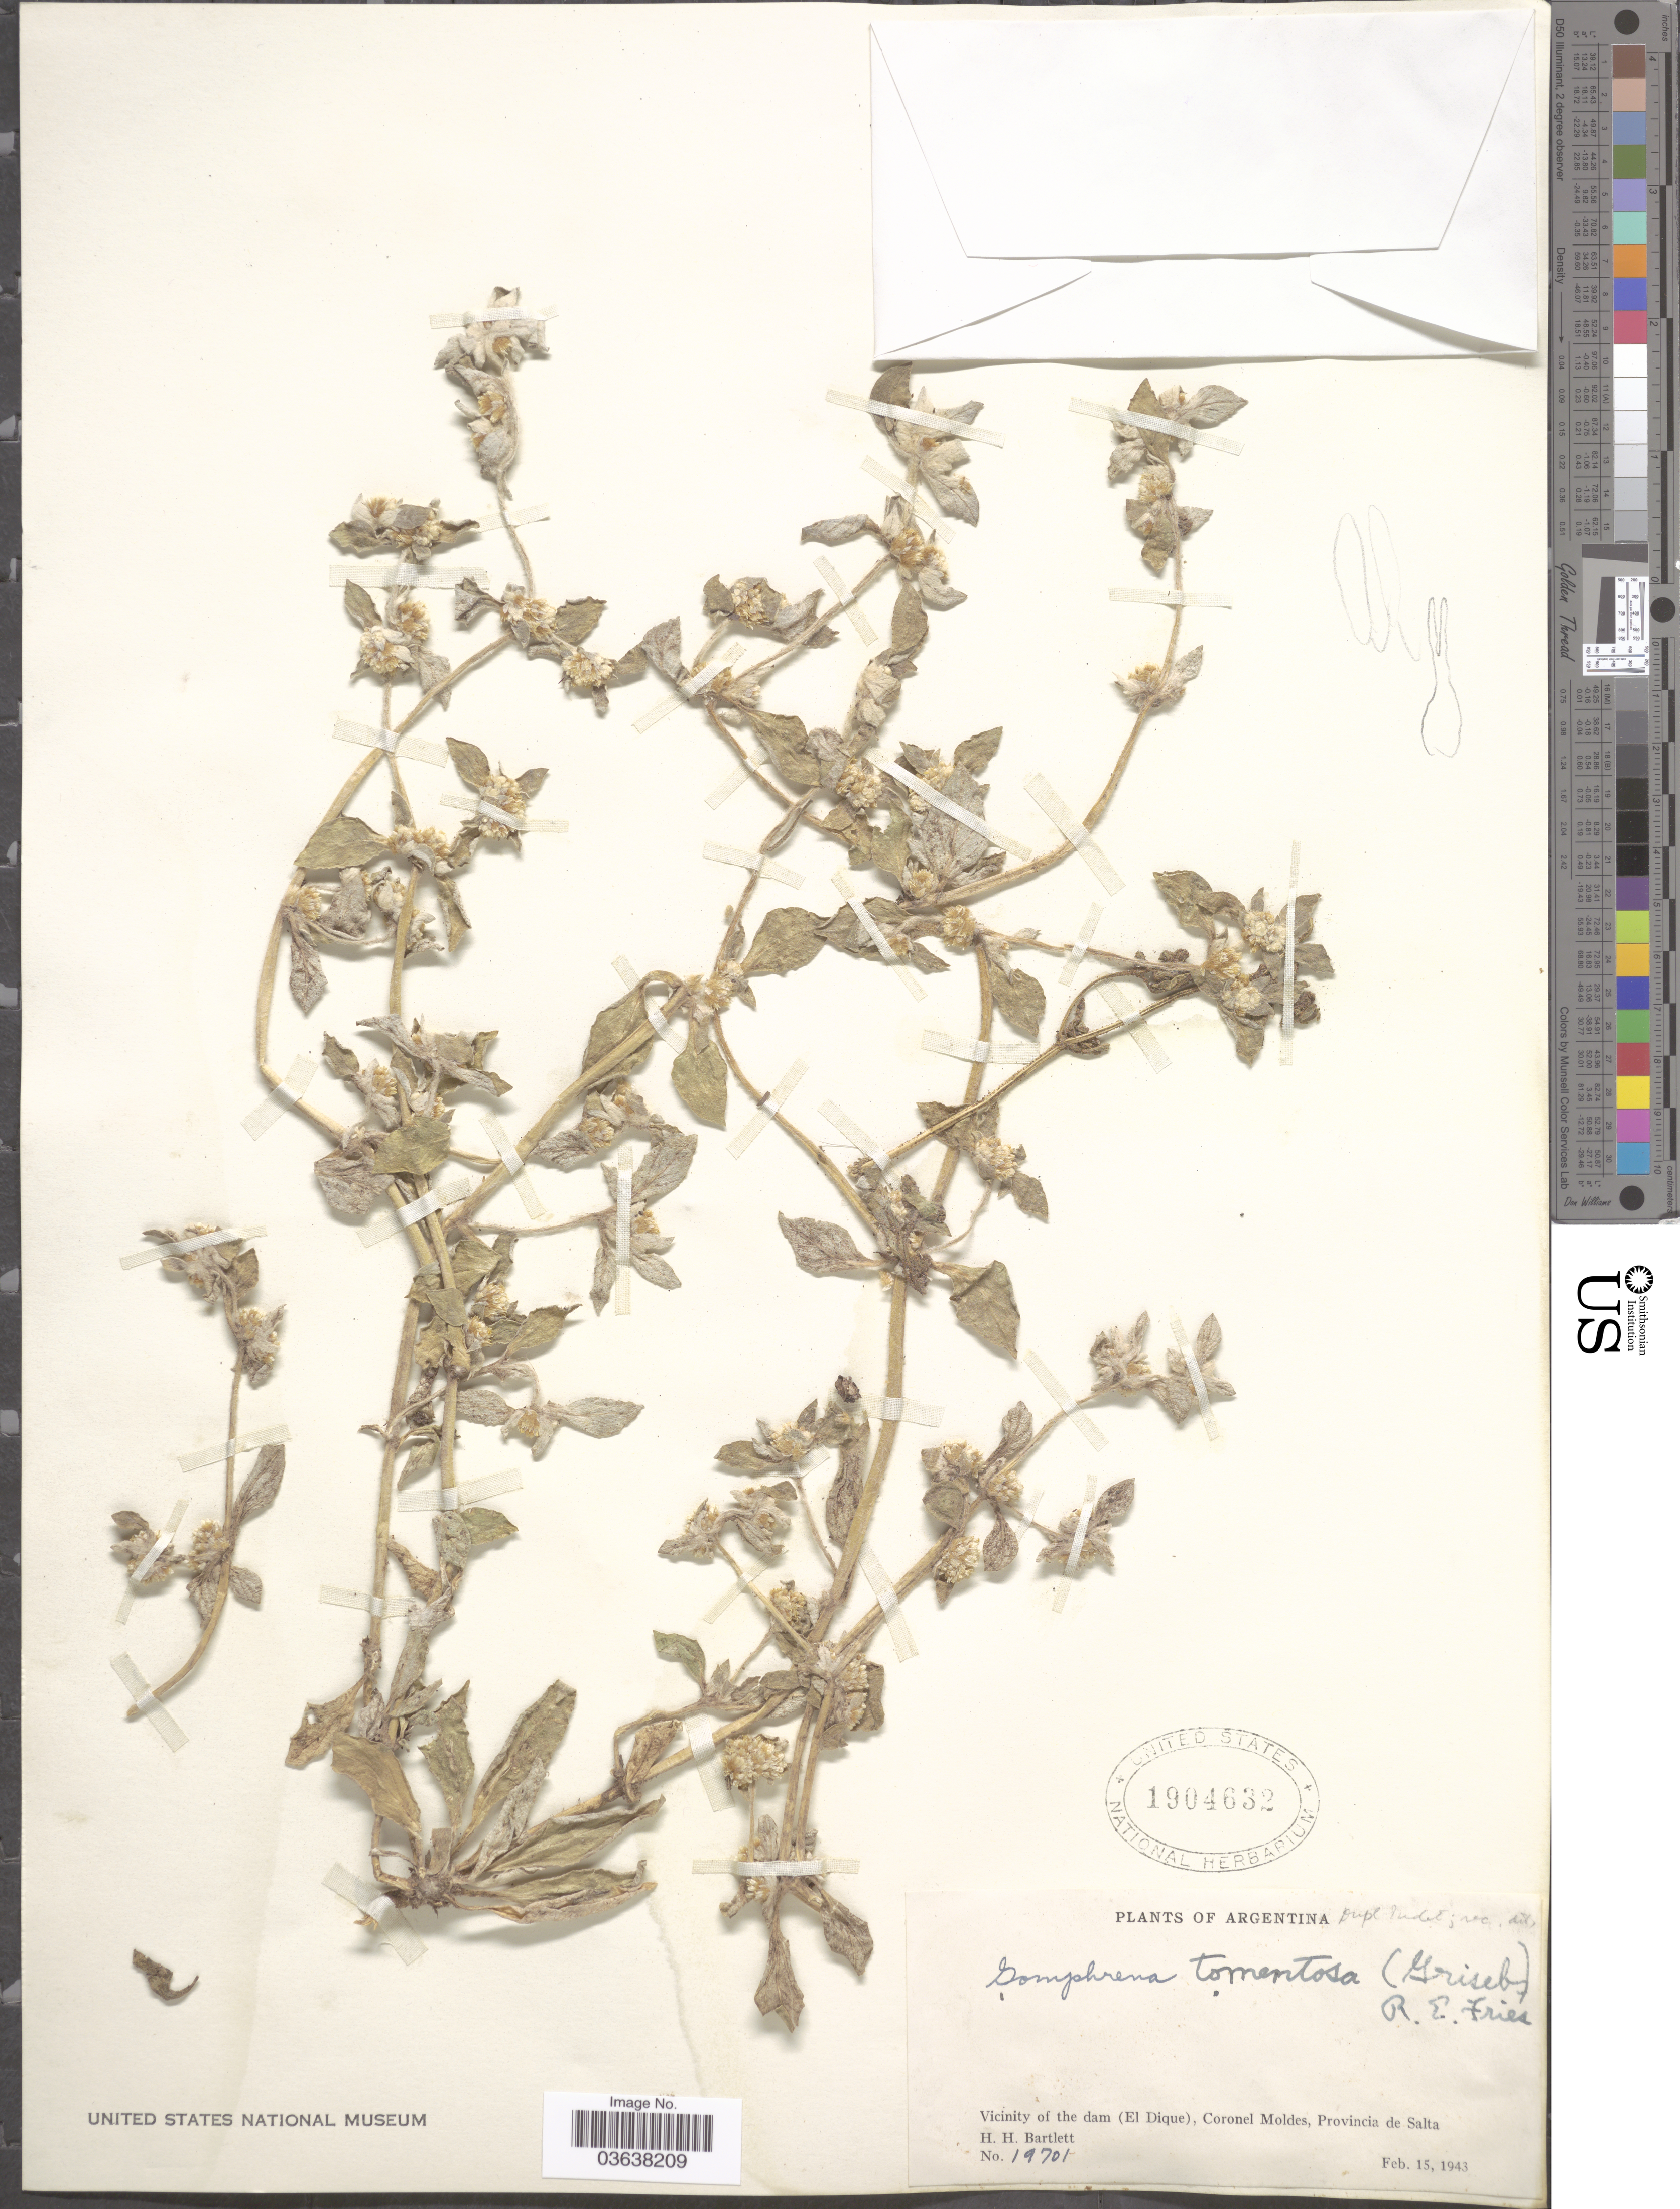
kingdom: Plantae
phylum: Tracheophyta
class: Magnoliopsida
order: Caryophyllales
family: Amaranthaceae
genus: Gomphrena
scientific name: Gomphrena tomentosa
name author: (Griseb.) R.E. Fr.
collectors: H. H. Bartlett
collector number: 19701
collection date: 1943-02-15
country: Argentina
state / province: Salta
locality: Vicinity of the dam (El Dique), Coronel Moldes.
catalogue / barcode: US 1904632